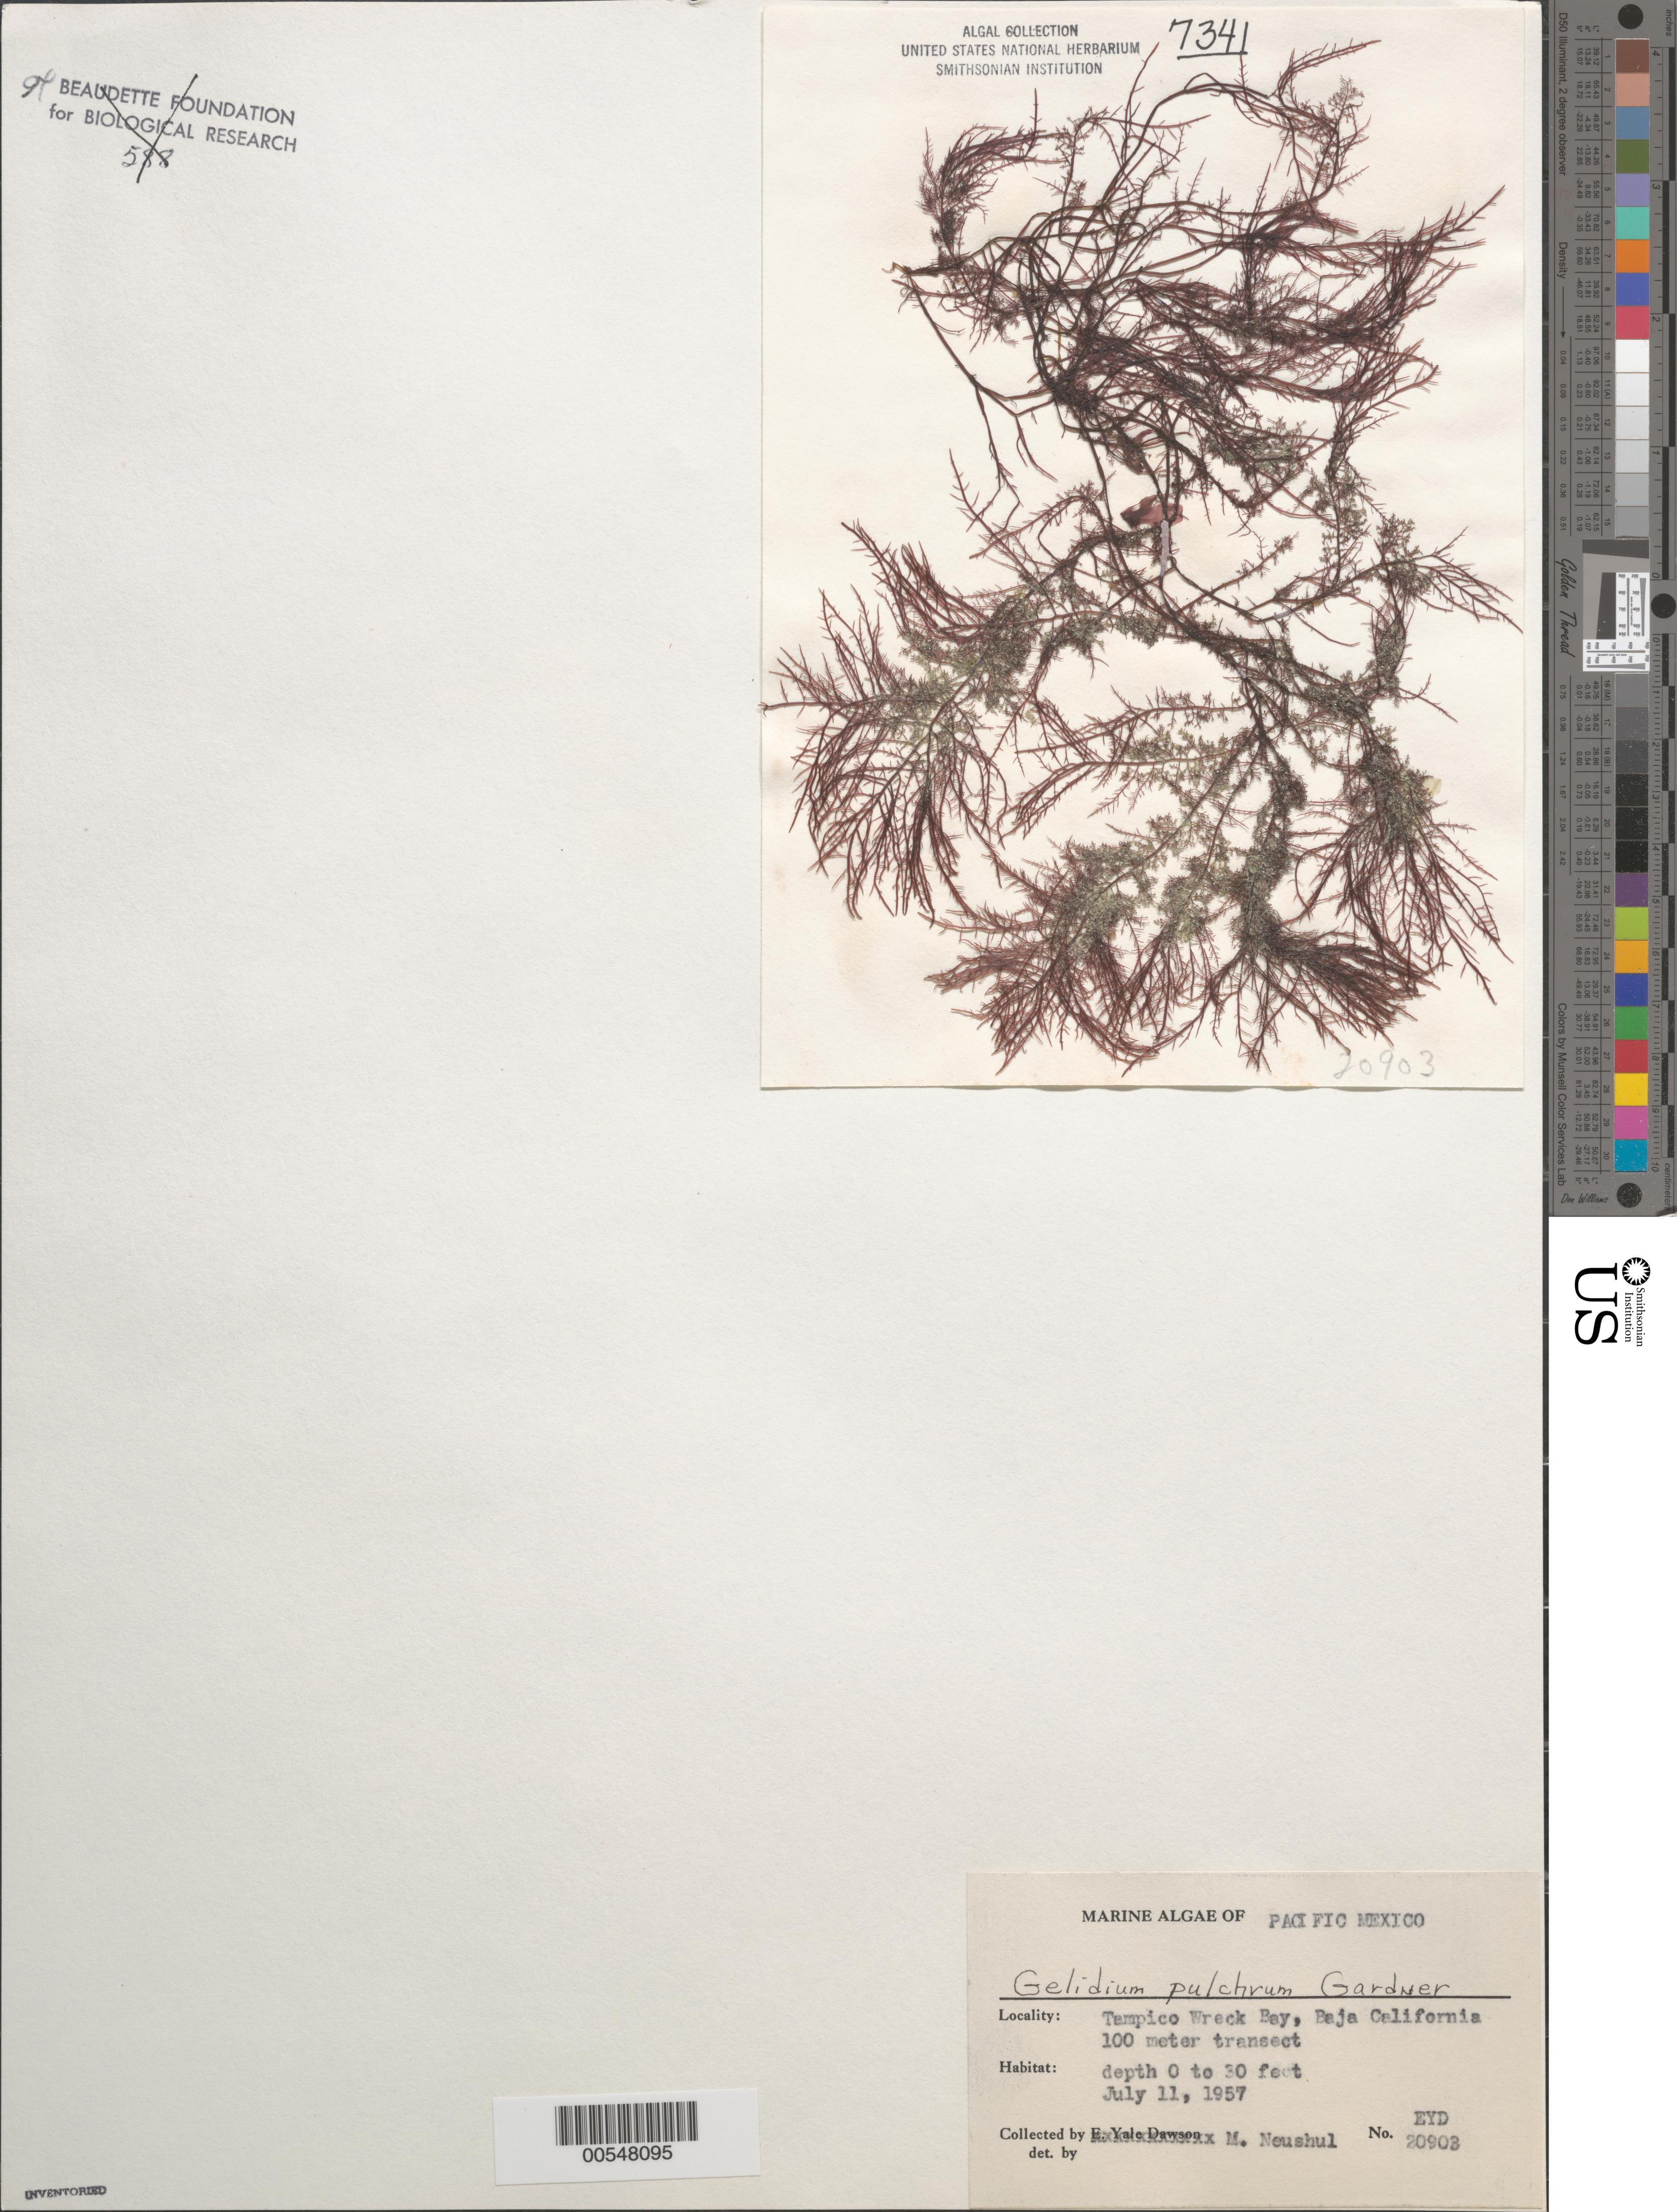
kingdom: Plantae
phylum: Rhodophyta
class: Florideophyceae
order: Gelidiales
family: Gelidiaceae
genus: Gelidium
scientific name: Gelidium pulchrum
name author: N.L. Gardner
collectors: M. Neushul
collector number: EYD 20903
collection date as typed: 11 Jul 1957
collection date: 1957-07-11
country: Mexico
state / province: Baja California Norte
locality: Tampico Wreck Bay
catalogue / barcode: US 7341